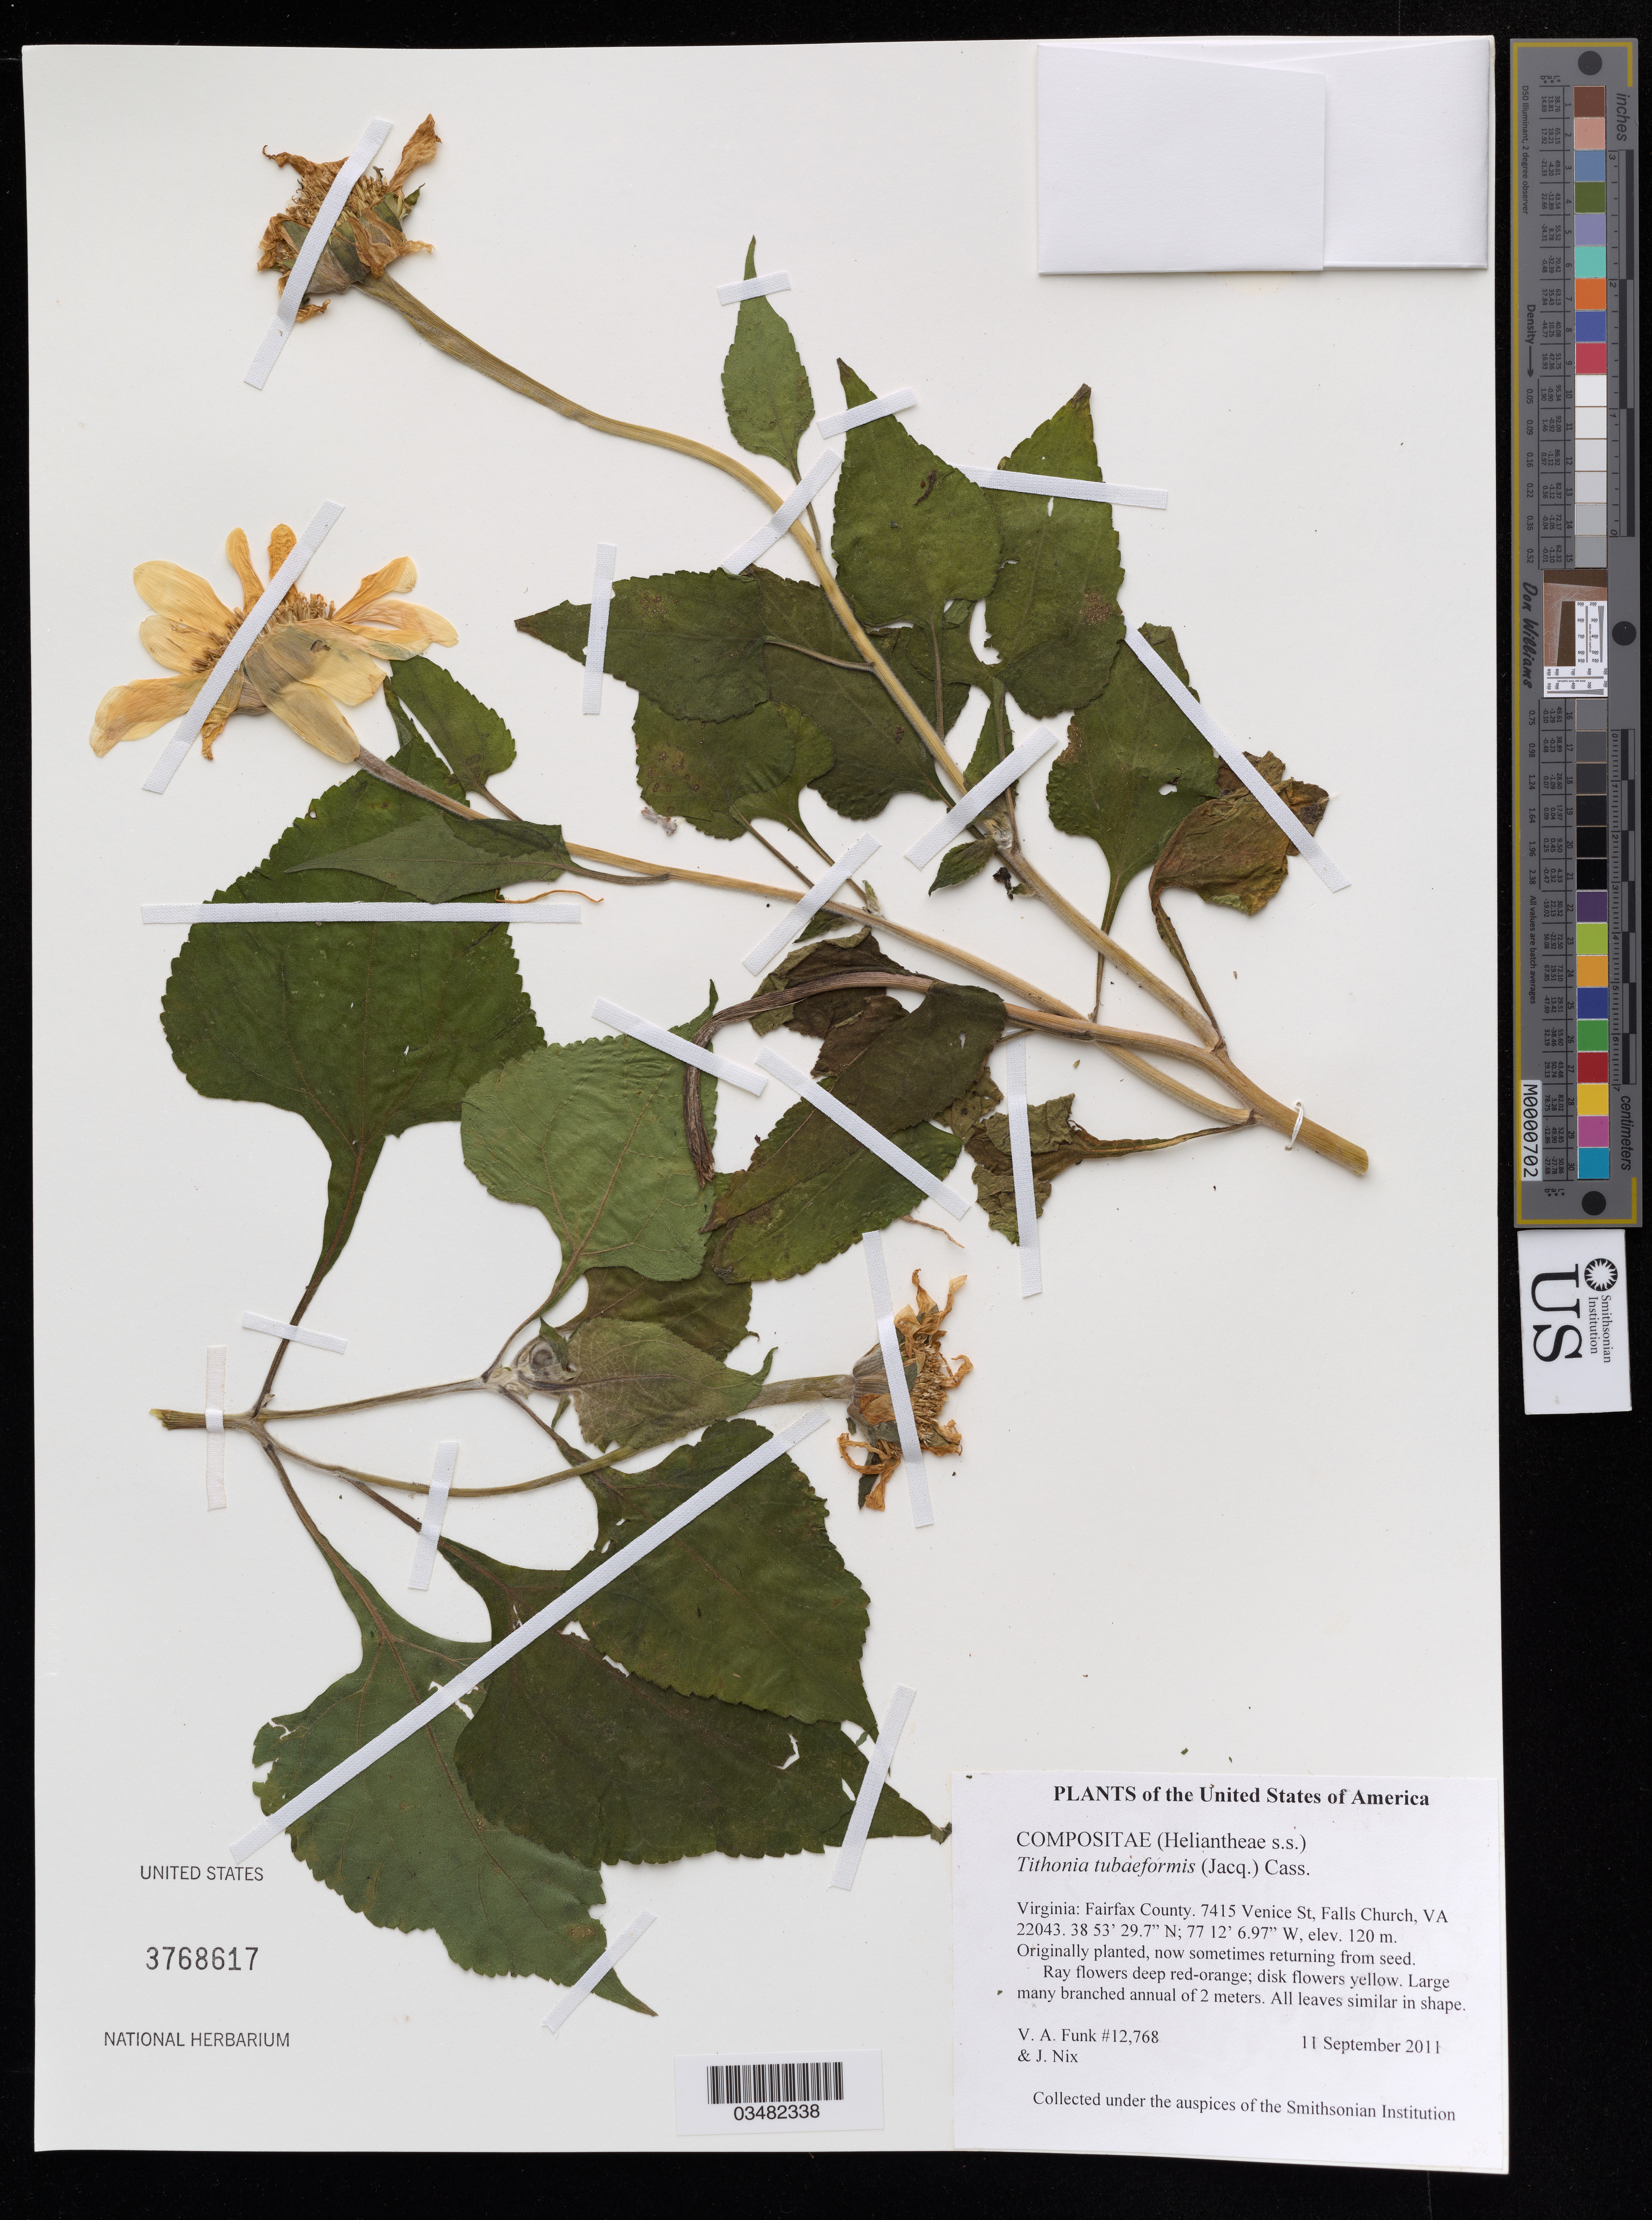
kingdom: Plantae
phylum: Tracheophyta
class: Magnoliopsida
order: Asterales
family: Asteraceae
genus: Tithonia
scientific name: Tithonia tubaeformis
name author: (Jacq.) Cass.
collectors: V. Funk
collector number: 12768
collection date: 2011-09-11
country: United States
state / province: Virginia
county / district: Fairfax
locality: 7415 Venice St.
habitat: In full sun.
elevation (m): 80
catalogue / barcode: US 3768617